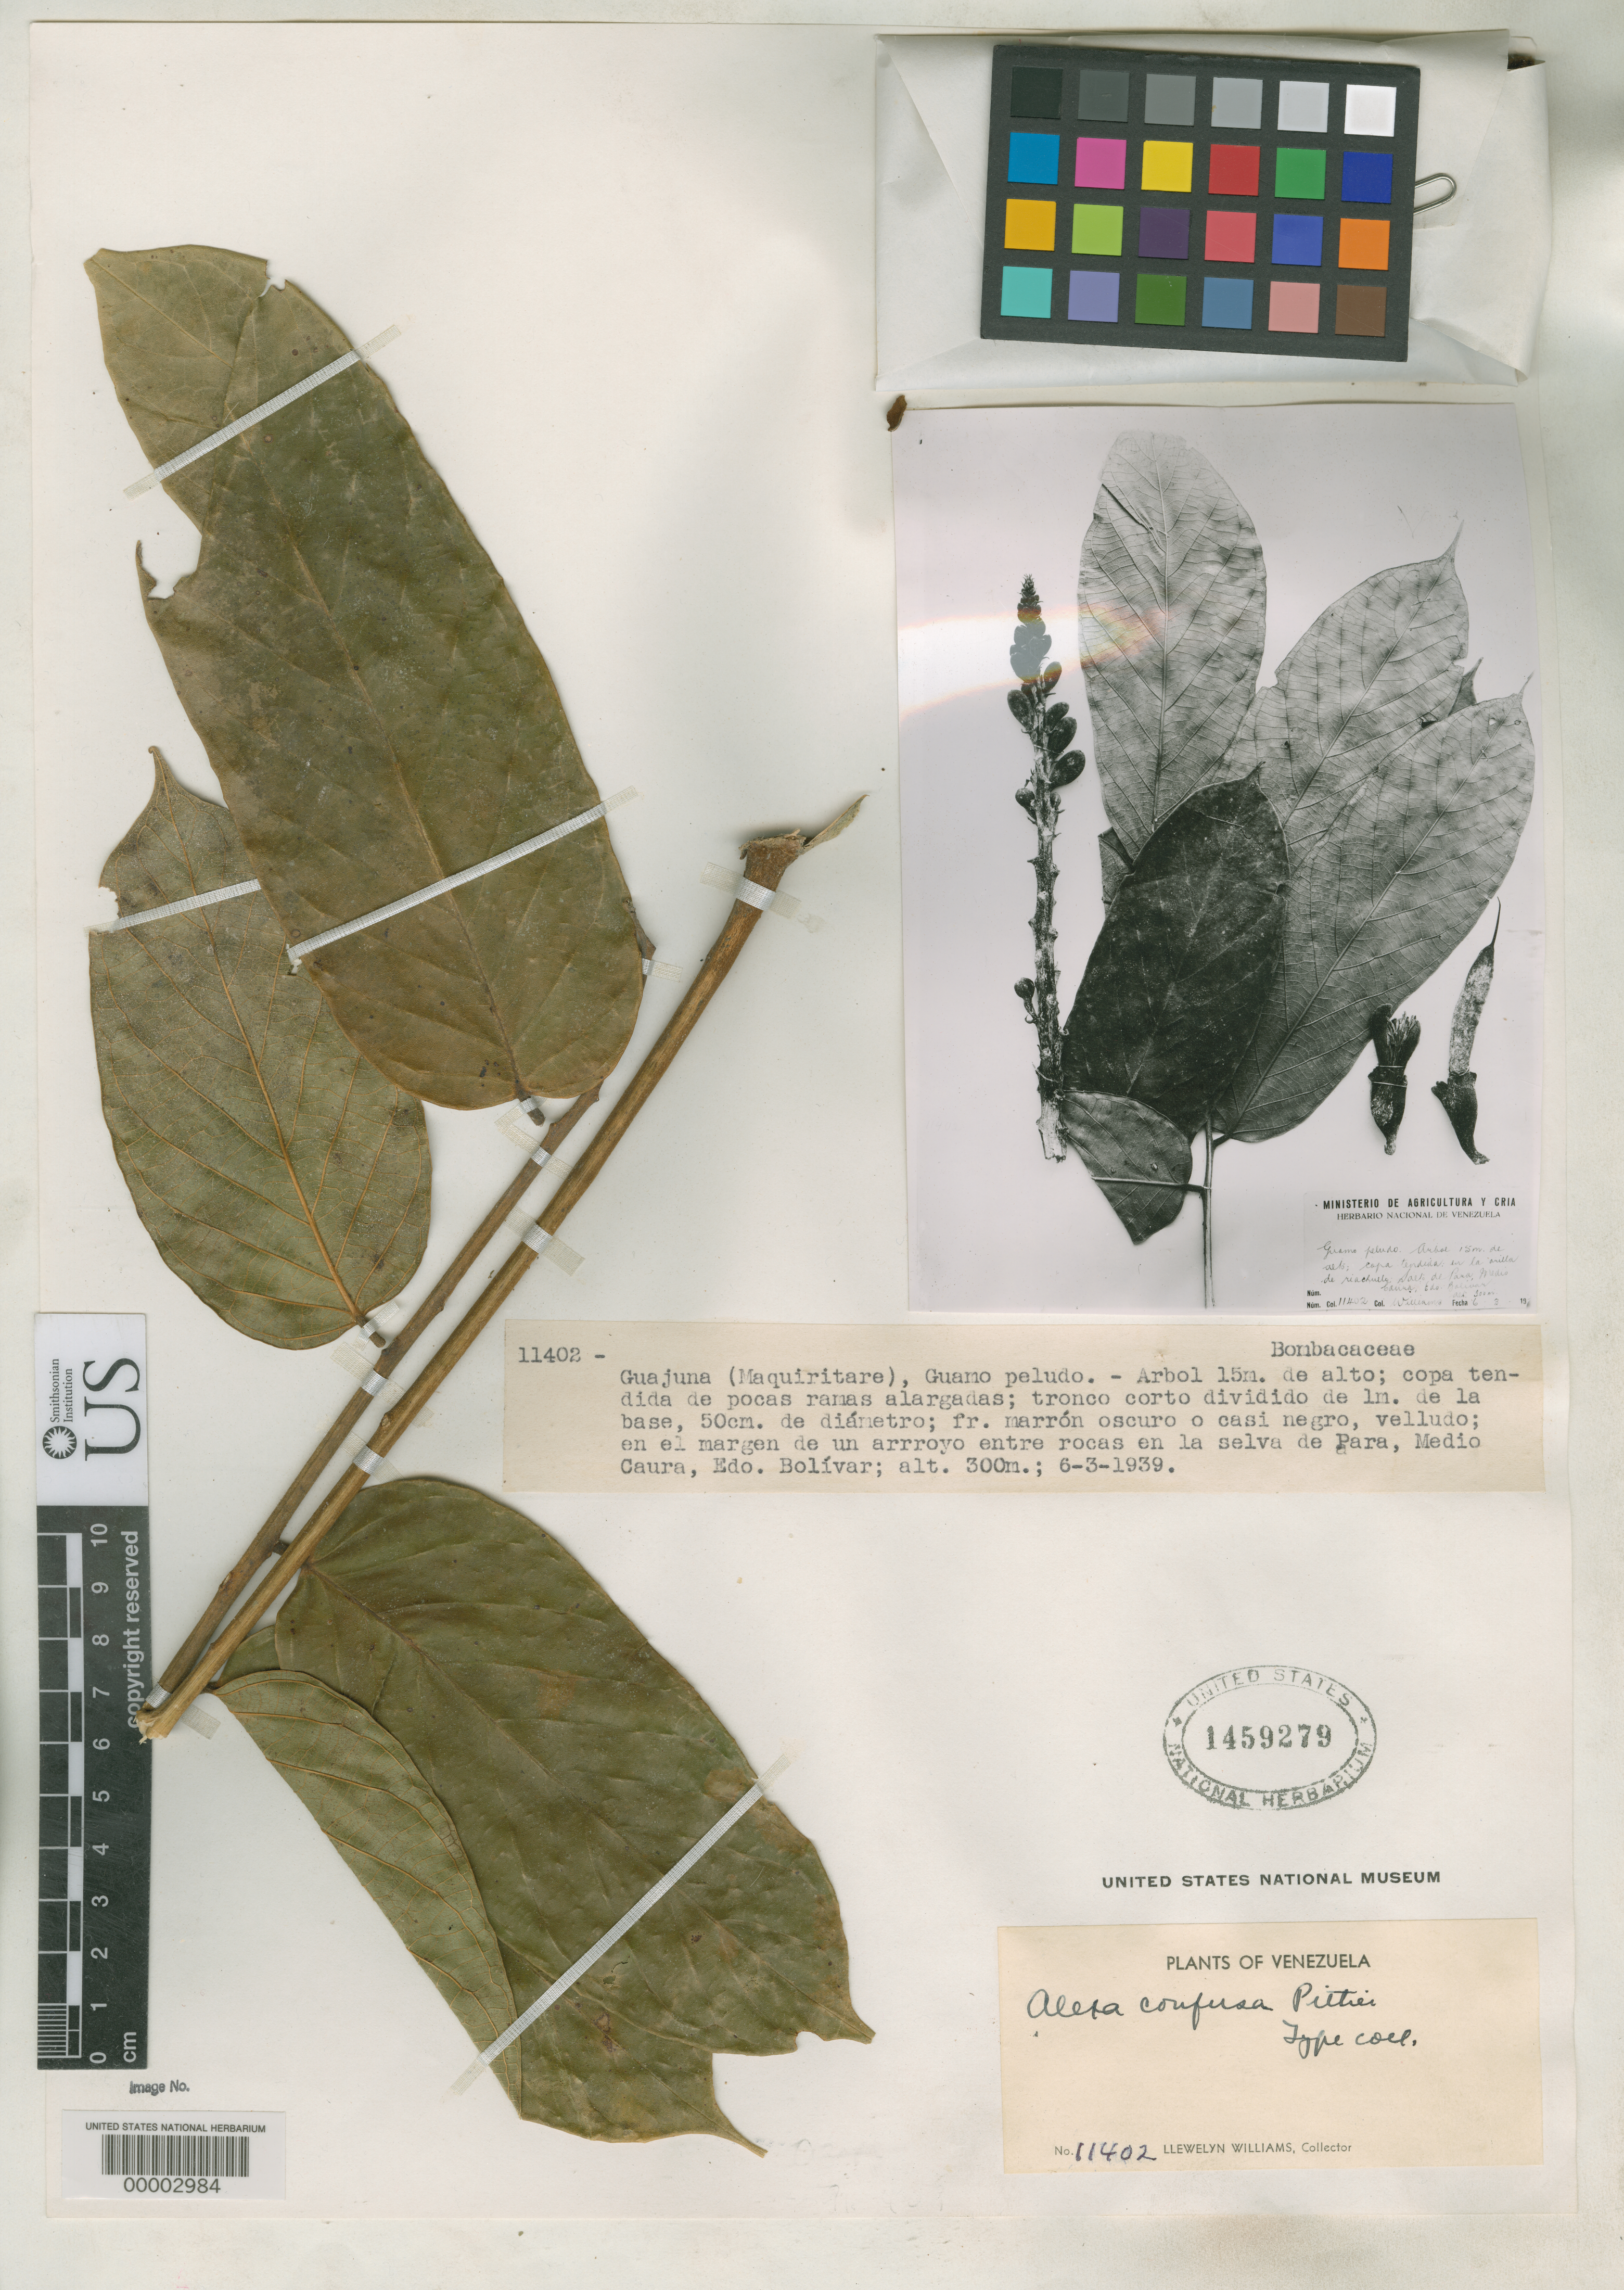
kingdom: Plantae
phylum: Tracheophyta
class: Magnoliopsida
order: Fabales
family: Fabaceae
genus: Alexa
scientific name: Alexa confusa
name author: Pittier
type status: Type Collection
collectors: Ll. Williams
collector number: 11402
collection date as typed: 06 Mar 1939 or 03 Jun 1939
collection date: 1939-03-06 or 1939-06-03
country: Venezuela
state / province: Bolivar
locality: Para, Medio Caura.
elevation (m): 300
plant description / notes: Protologue does not indicate herbarium for holotype (VEN?) and US sheets are annotated "Type coll." Ramirez (1995, Ann. Missouri Bot. Gard. 82: 554) cites "holotype" at US.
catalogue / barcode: US 1459279